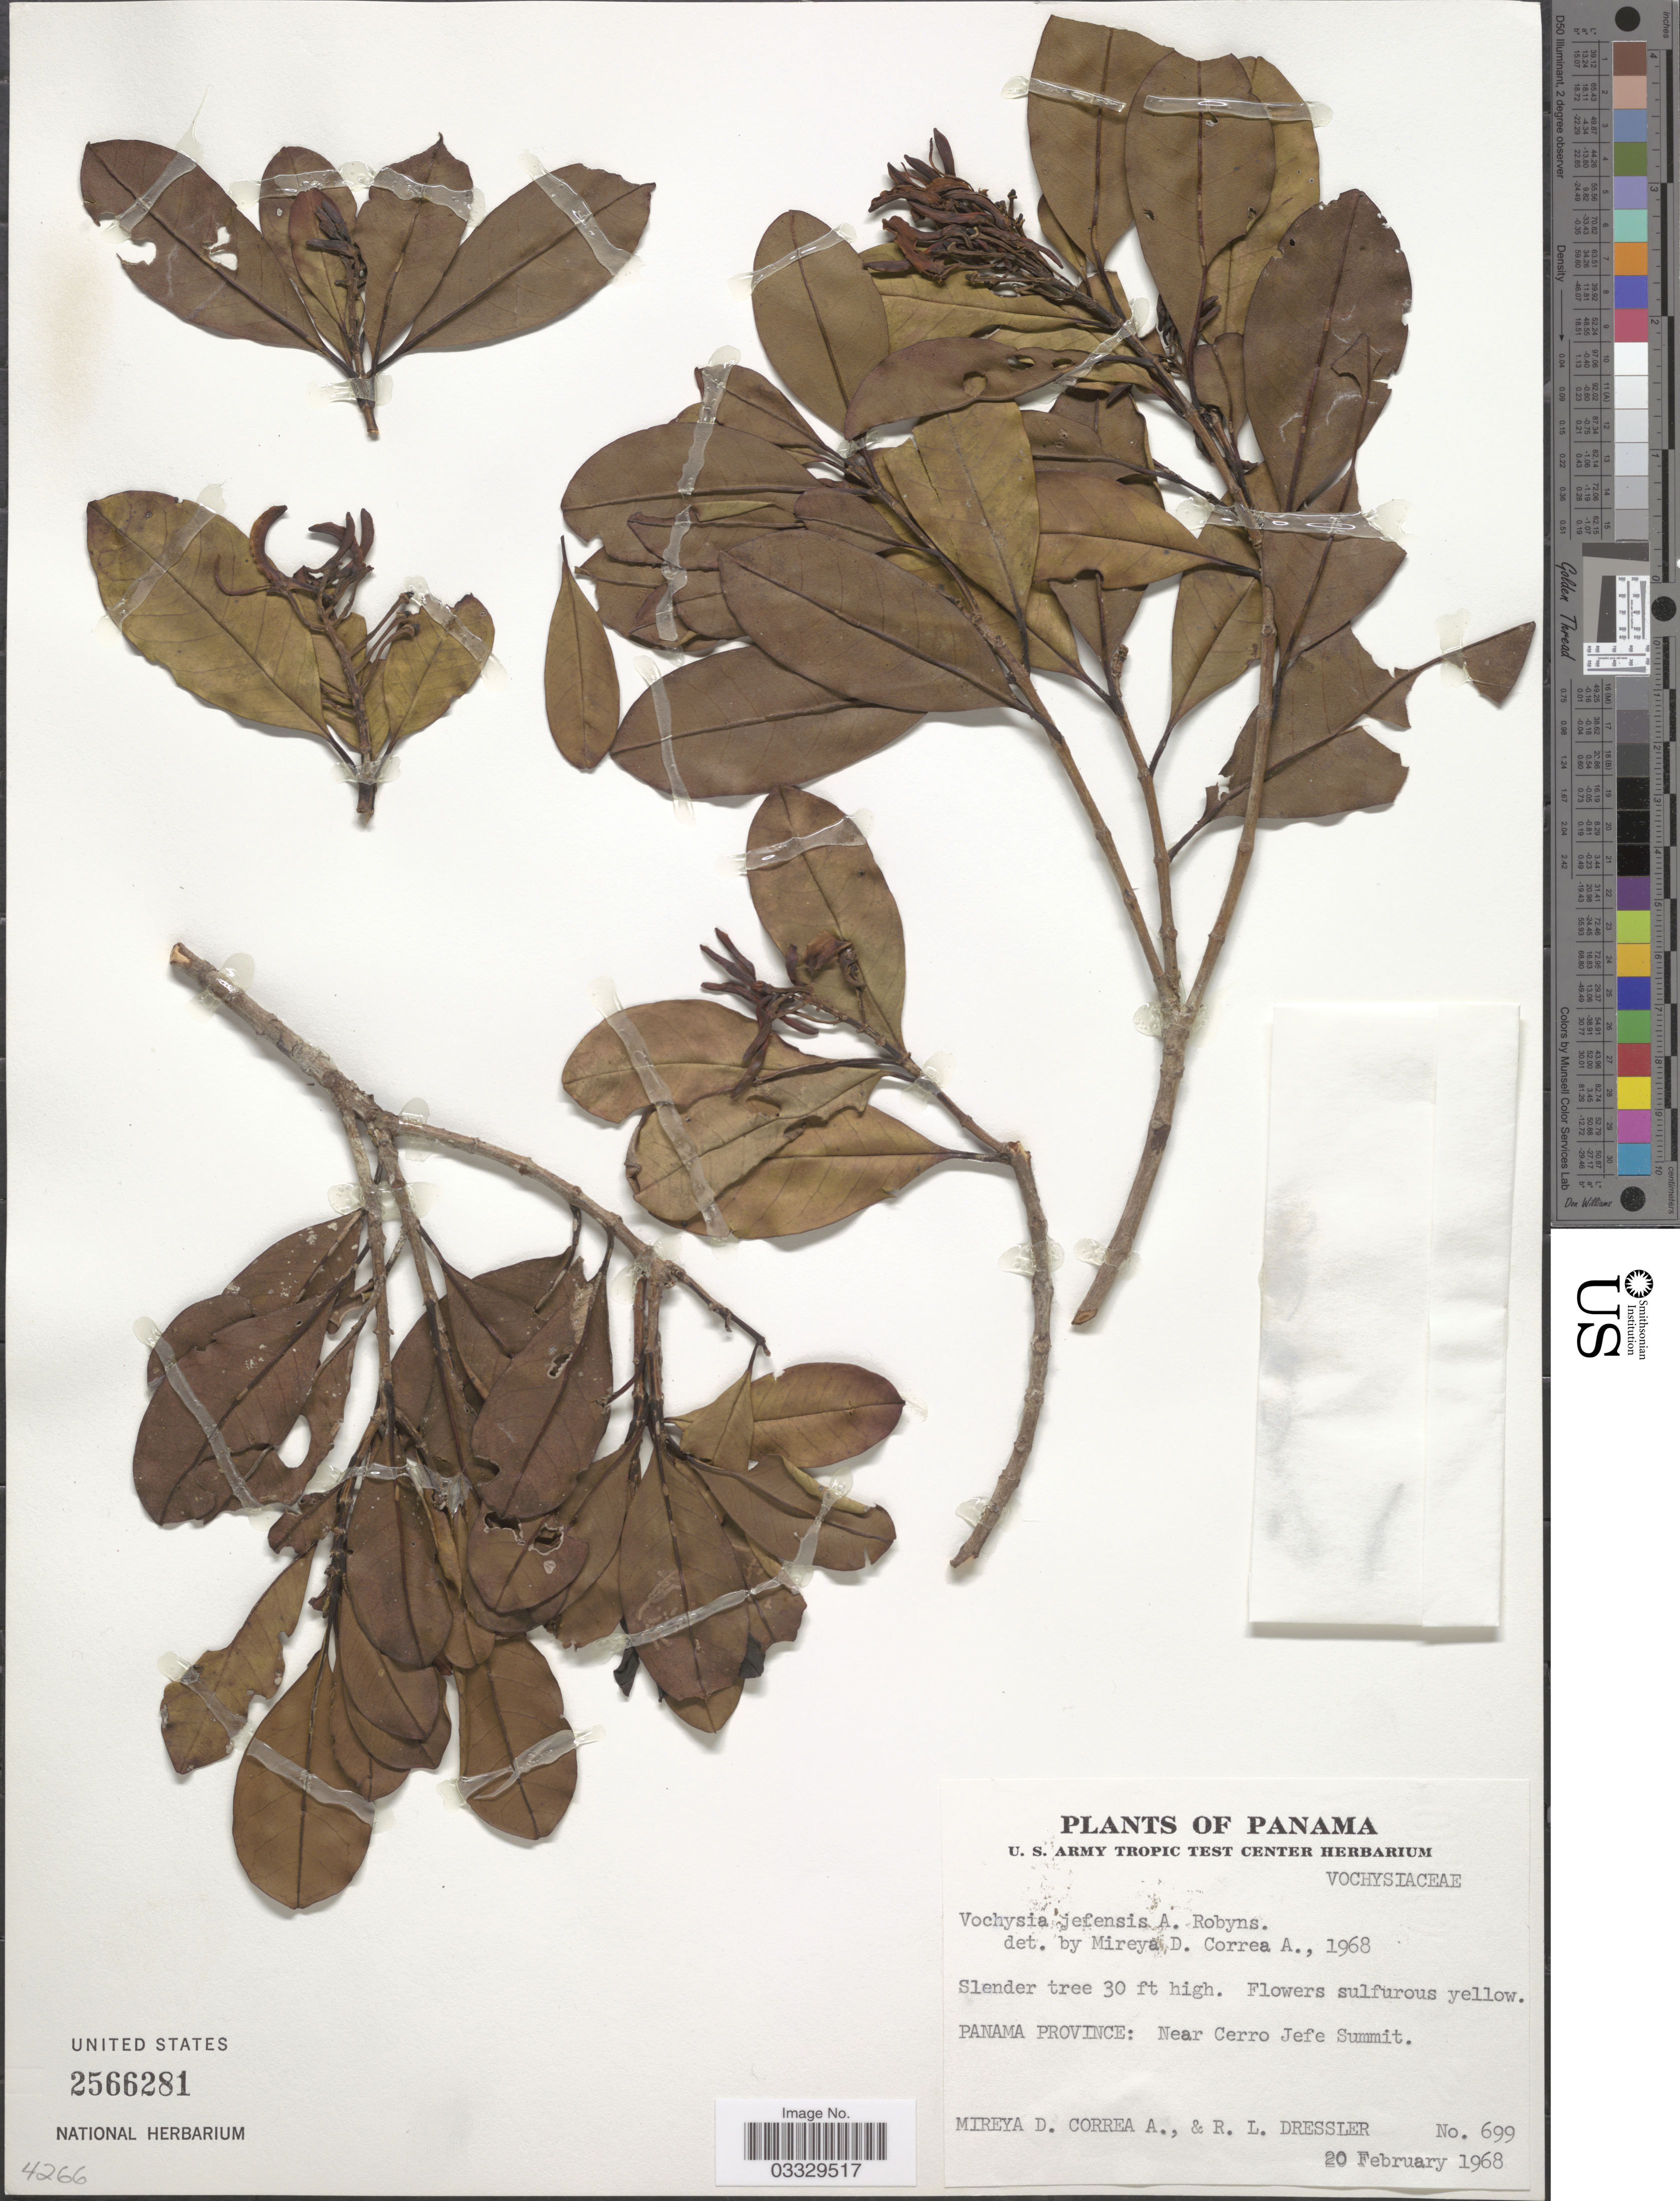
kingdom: Plantae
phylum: Tracheophyta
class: Magnoliopsida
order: Myrtales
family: Vochysiaceae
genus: Vochysia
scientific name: Vochysia jefensis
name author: A. Robyns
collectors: M. D. Corrêa-A. & R. Dressler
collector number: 699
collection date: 1968-02-20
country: Panama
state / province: Panamá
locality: Near Cerro Jefe Summit.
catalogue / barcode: US 2566281